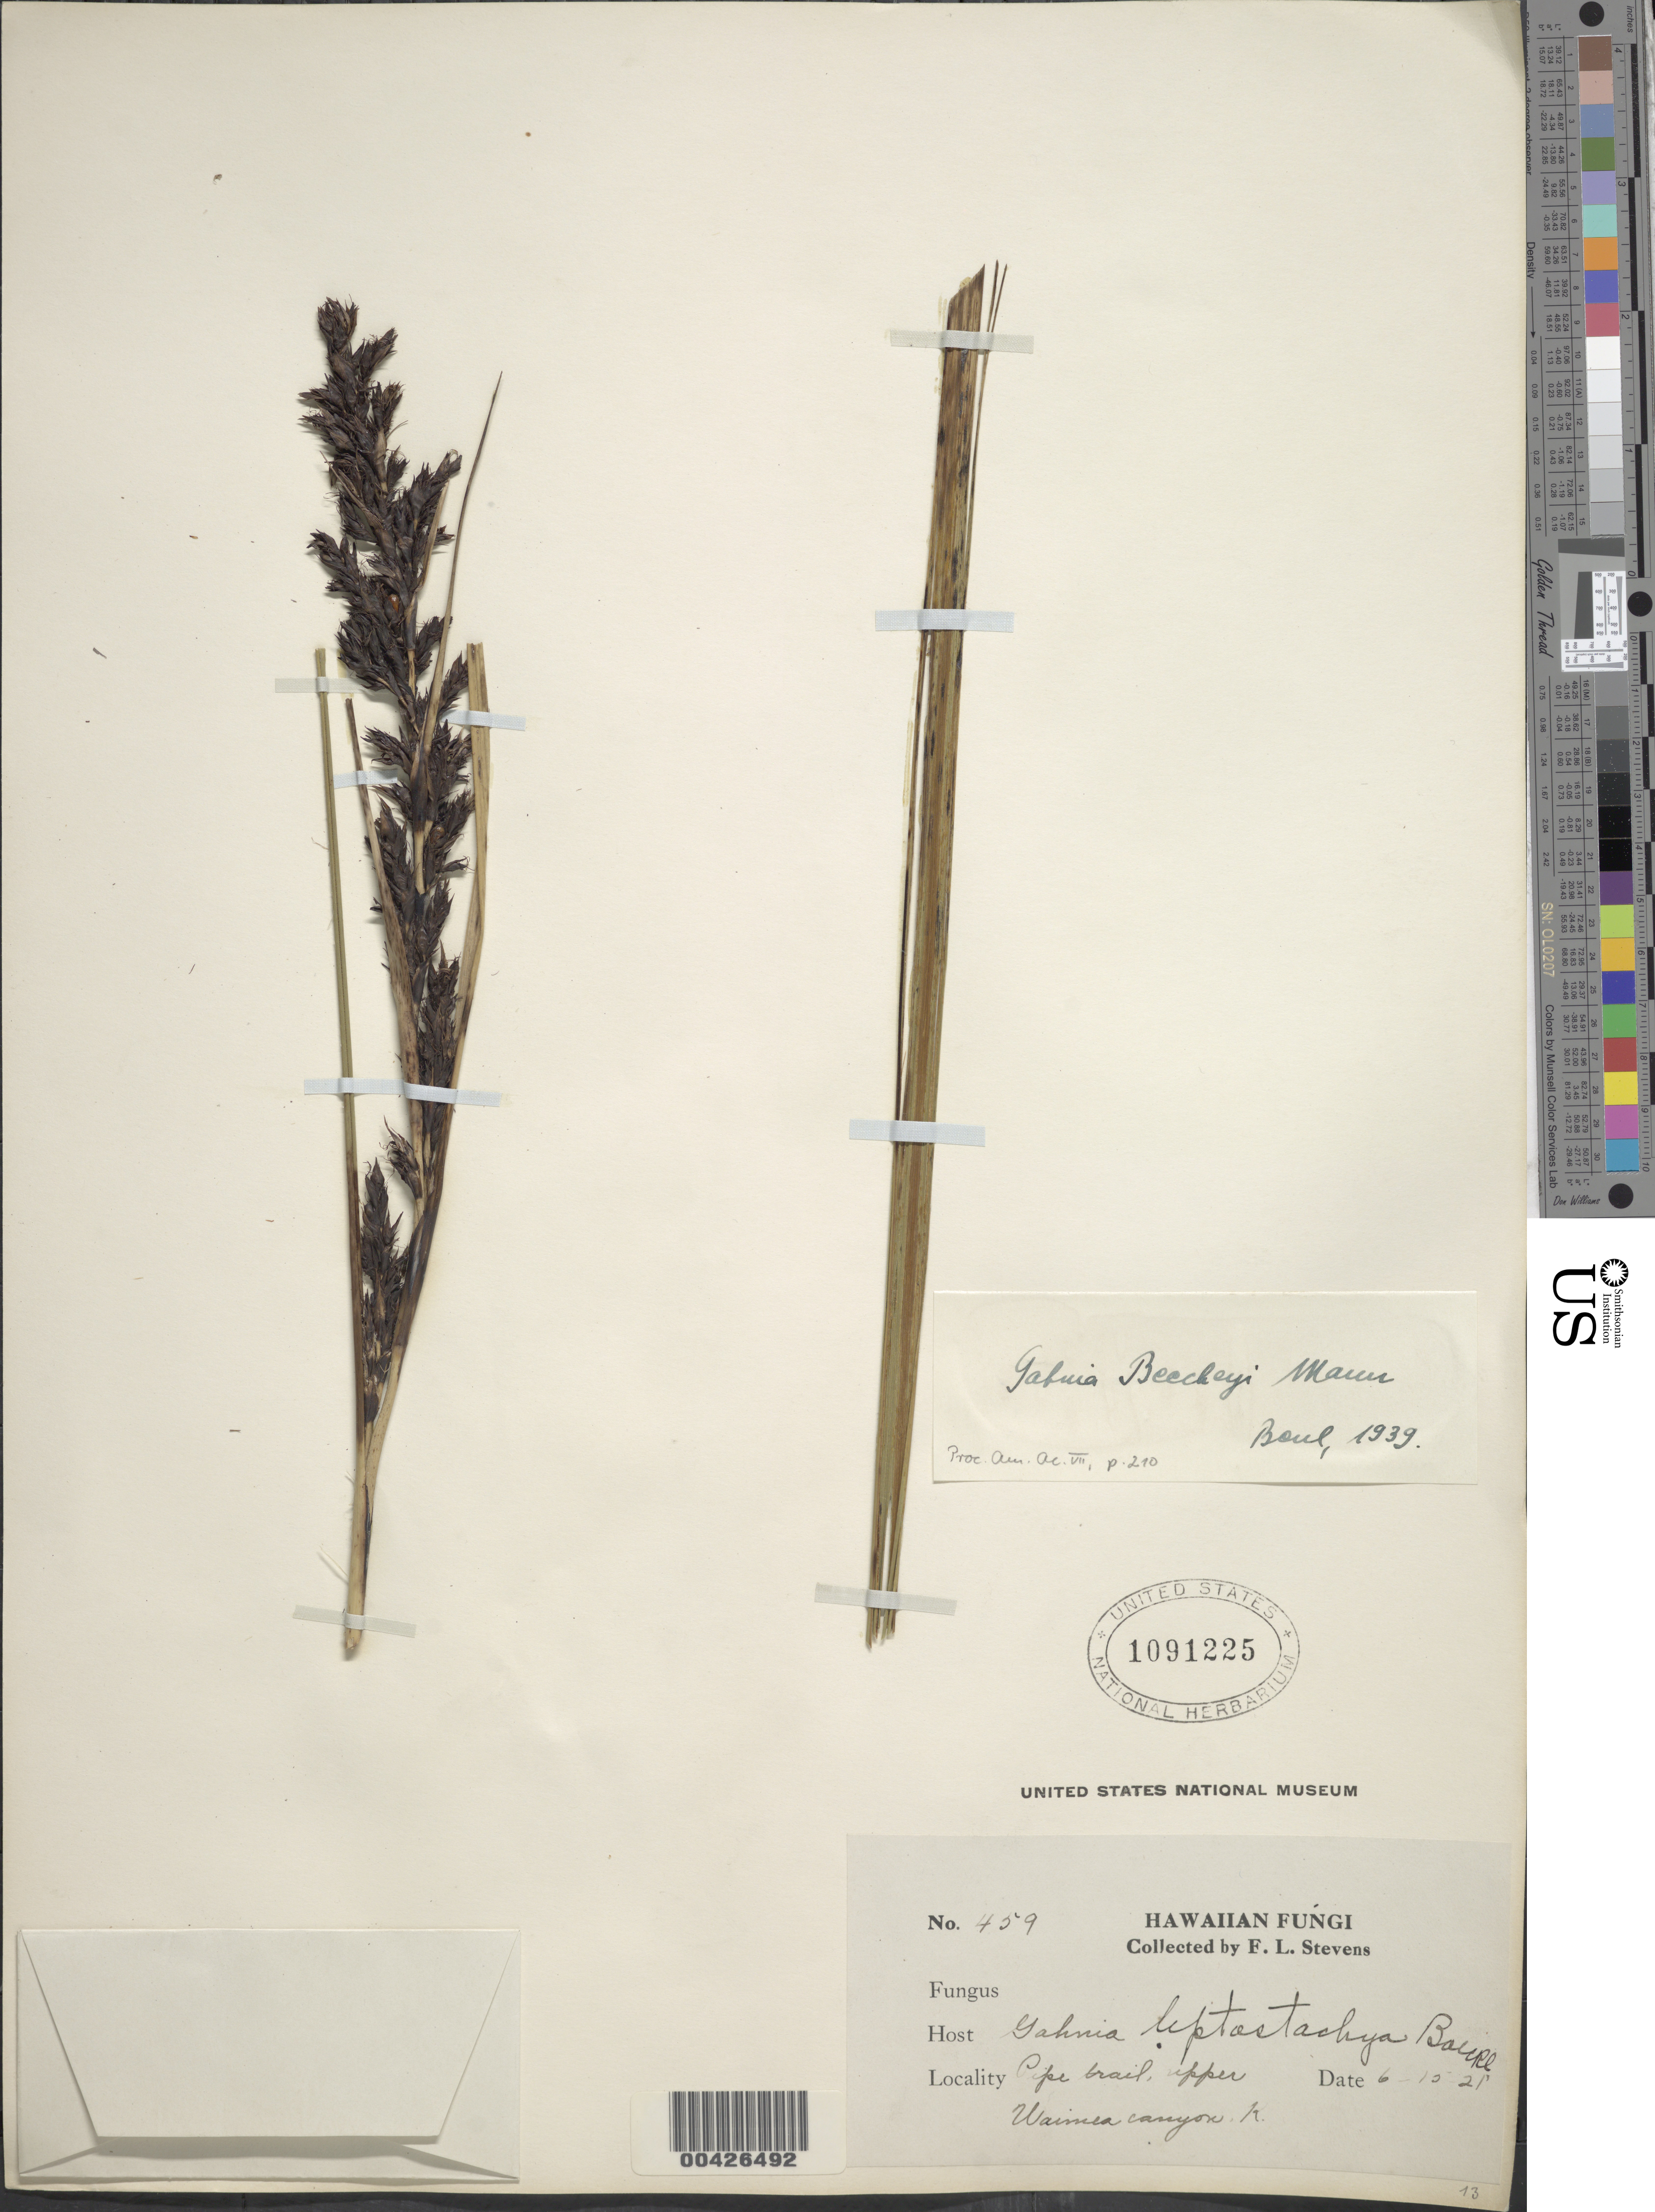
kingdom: Plantae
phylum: Tracheophyta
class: Liliopsida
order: Poales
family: Cyperaceae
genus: Gahnia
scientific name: Gahnia beecheyi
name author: H. Mann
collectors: F. L. Stevens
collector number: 459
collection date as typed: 15 Jun 1921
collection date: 1921-06-15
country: United States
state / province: Hawaii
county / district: Kauai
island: Kaua'i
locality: Pipe trail, upper Waimea Canyon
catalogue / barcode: US 1091225